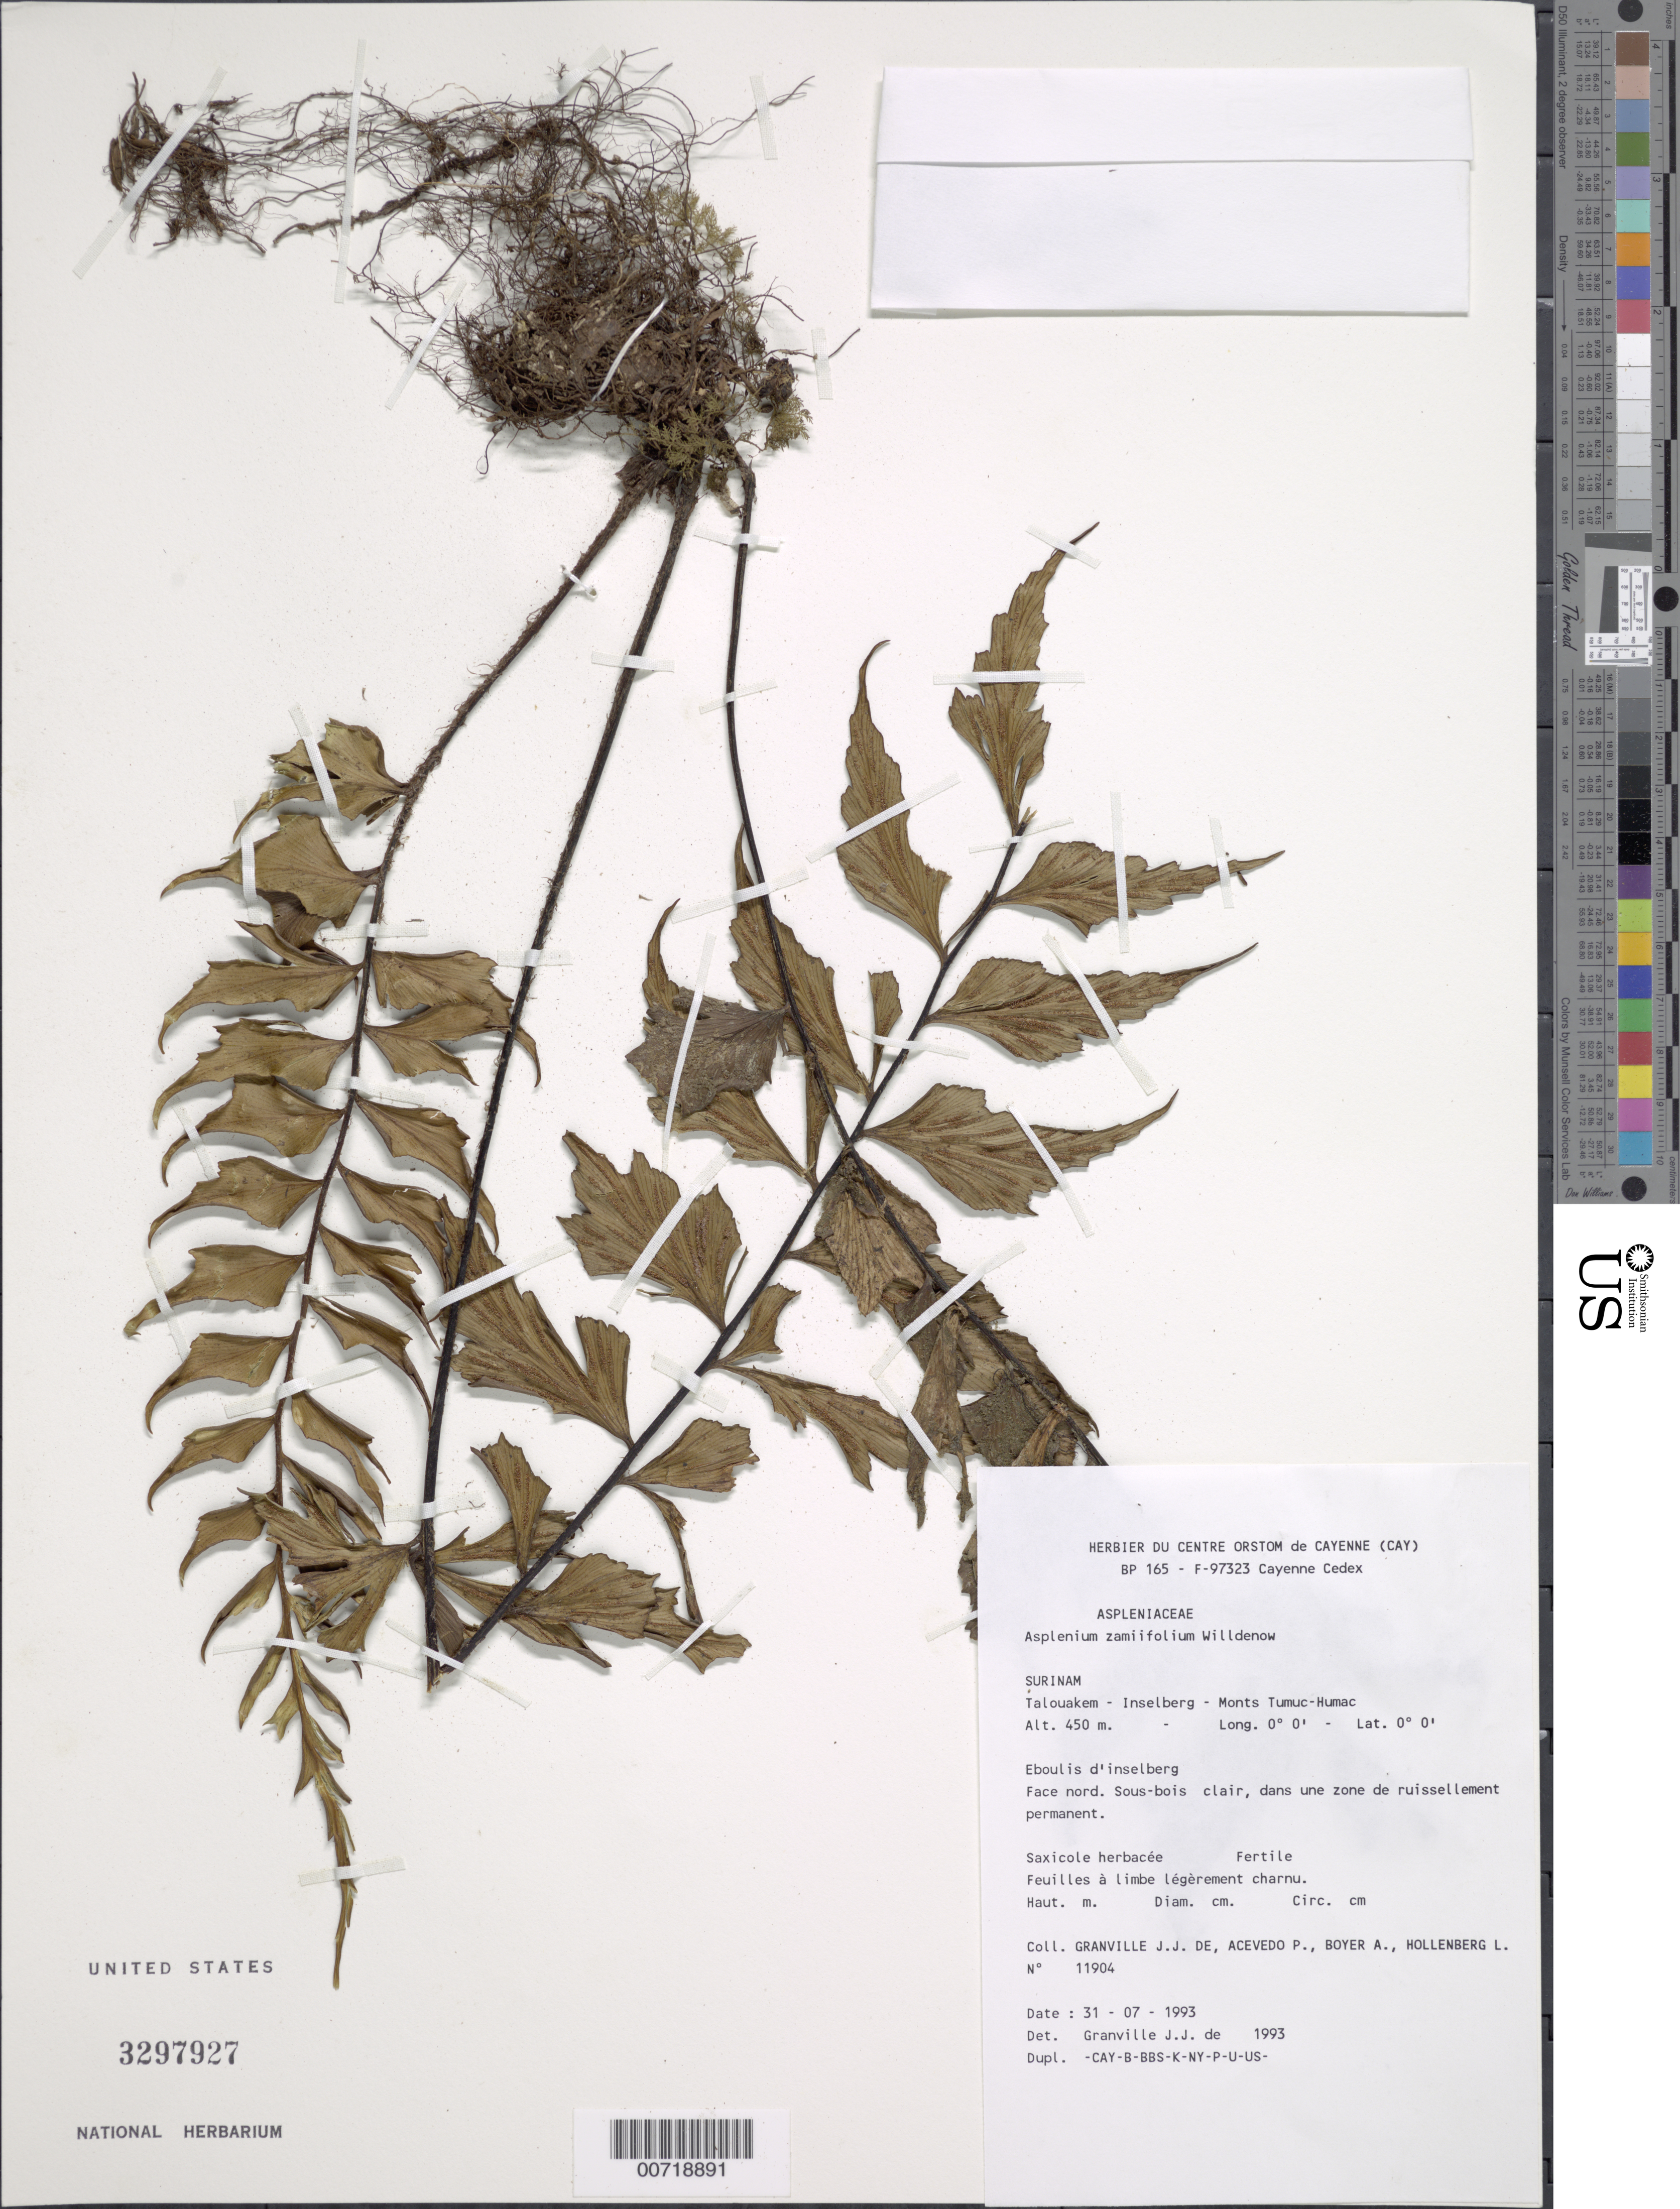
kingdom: Plantae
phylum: Tracheophyta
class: Polypodiopsida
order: Polypodiales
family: Aspleniaceae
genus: Asplenium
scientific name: Asplenium zamiifolium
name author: Willd.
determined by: Granville, J. J. de, (CAY), Institut de Recherche pour le Developpement (IRD) (FRENCH GUIANA)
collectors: J.-J. de Granville, P. Acevedo-Rodr., A. Boyer & L. Hollenberg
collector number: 11904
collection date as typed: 31-Jul-93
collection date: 1993-07-31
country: Suriname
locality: Talouakem, Inselberg, Monts Tumuc-Humac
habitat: Eboulis d'inselberg; face nord, sous bois clair, dans une zone de ruissellement permanent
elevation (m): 450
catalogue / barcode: US 3297927